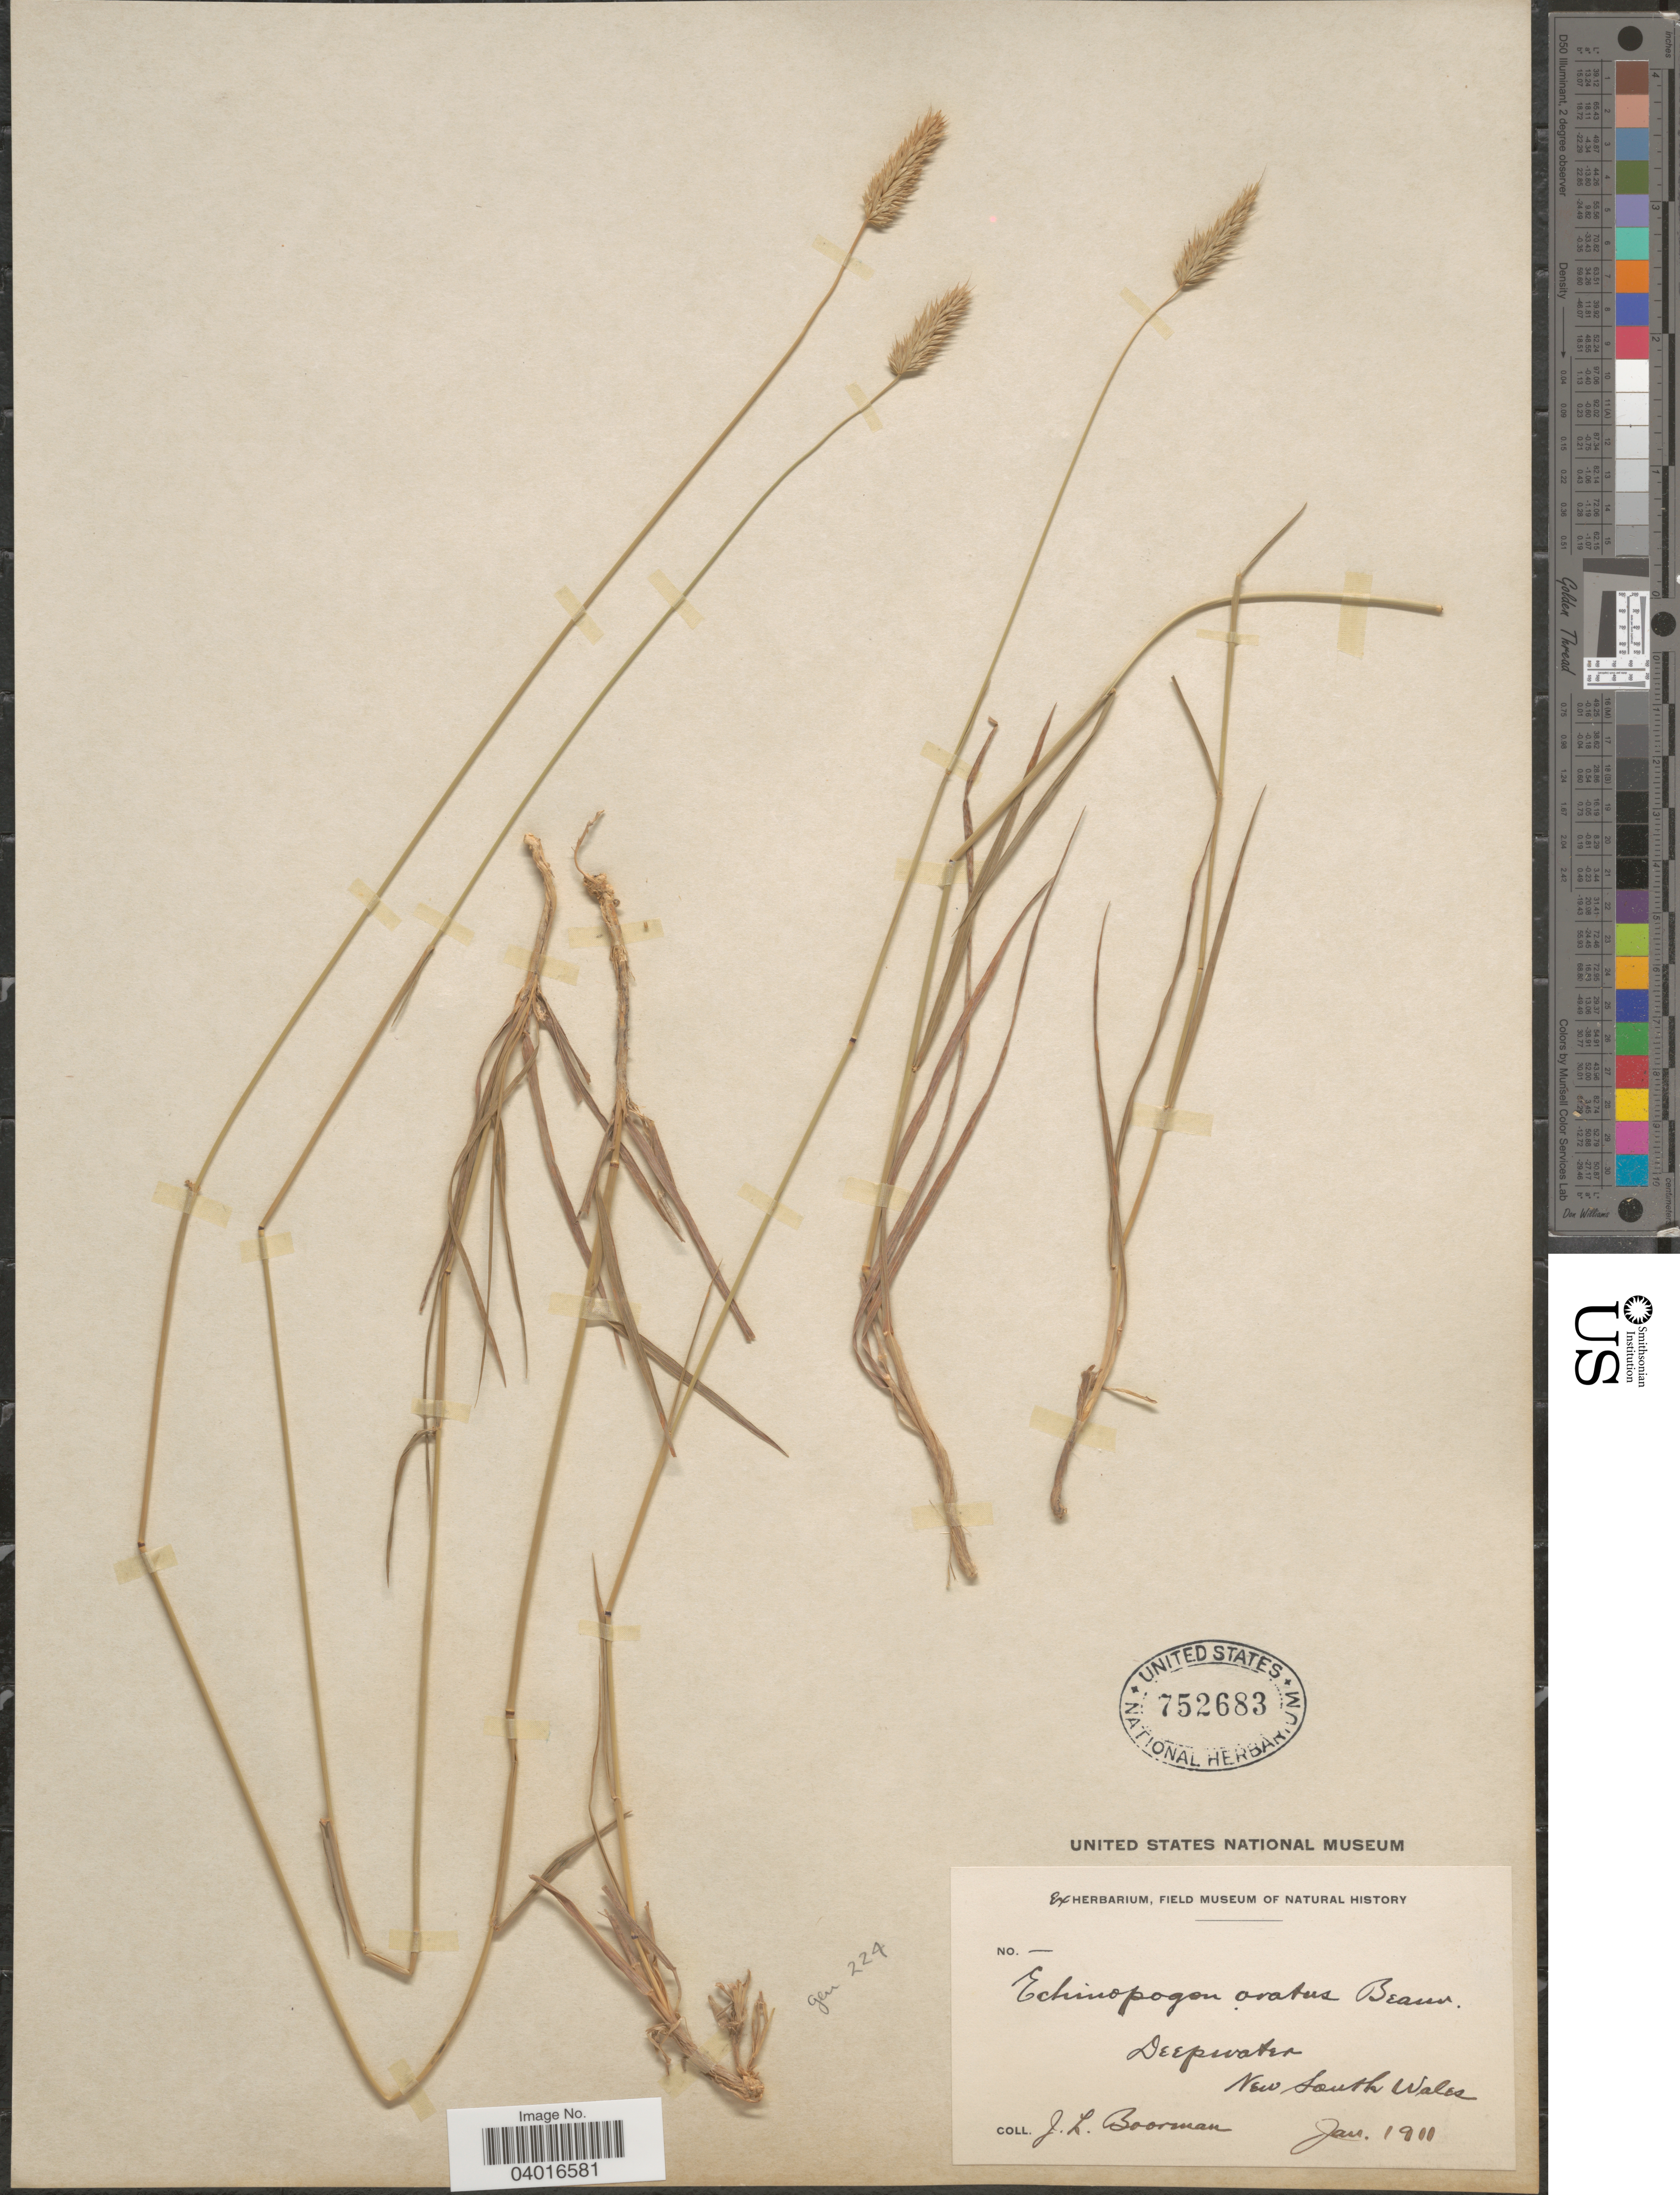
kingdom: Plantae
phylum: Tracheophyta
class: Liliopsida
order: Poales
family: Poaceae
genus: Echinopogon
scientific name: Echinopogon ovatus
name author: (G. Forst.) P. Beauv.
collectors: J. Boorman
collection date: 1911-01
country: Australia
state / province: New South Wales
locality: Deepwater.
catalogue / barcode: US 752683